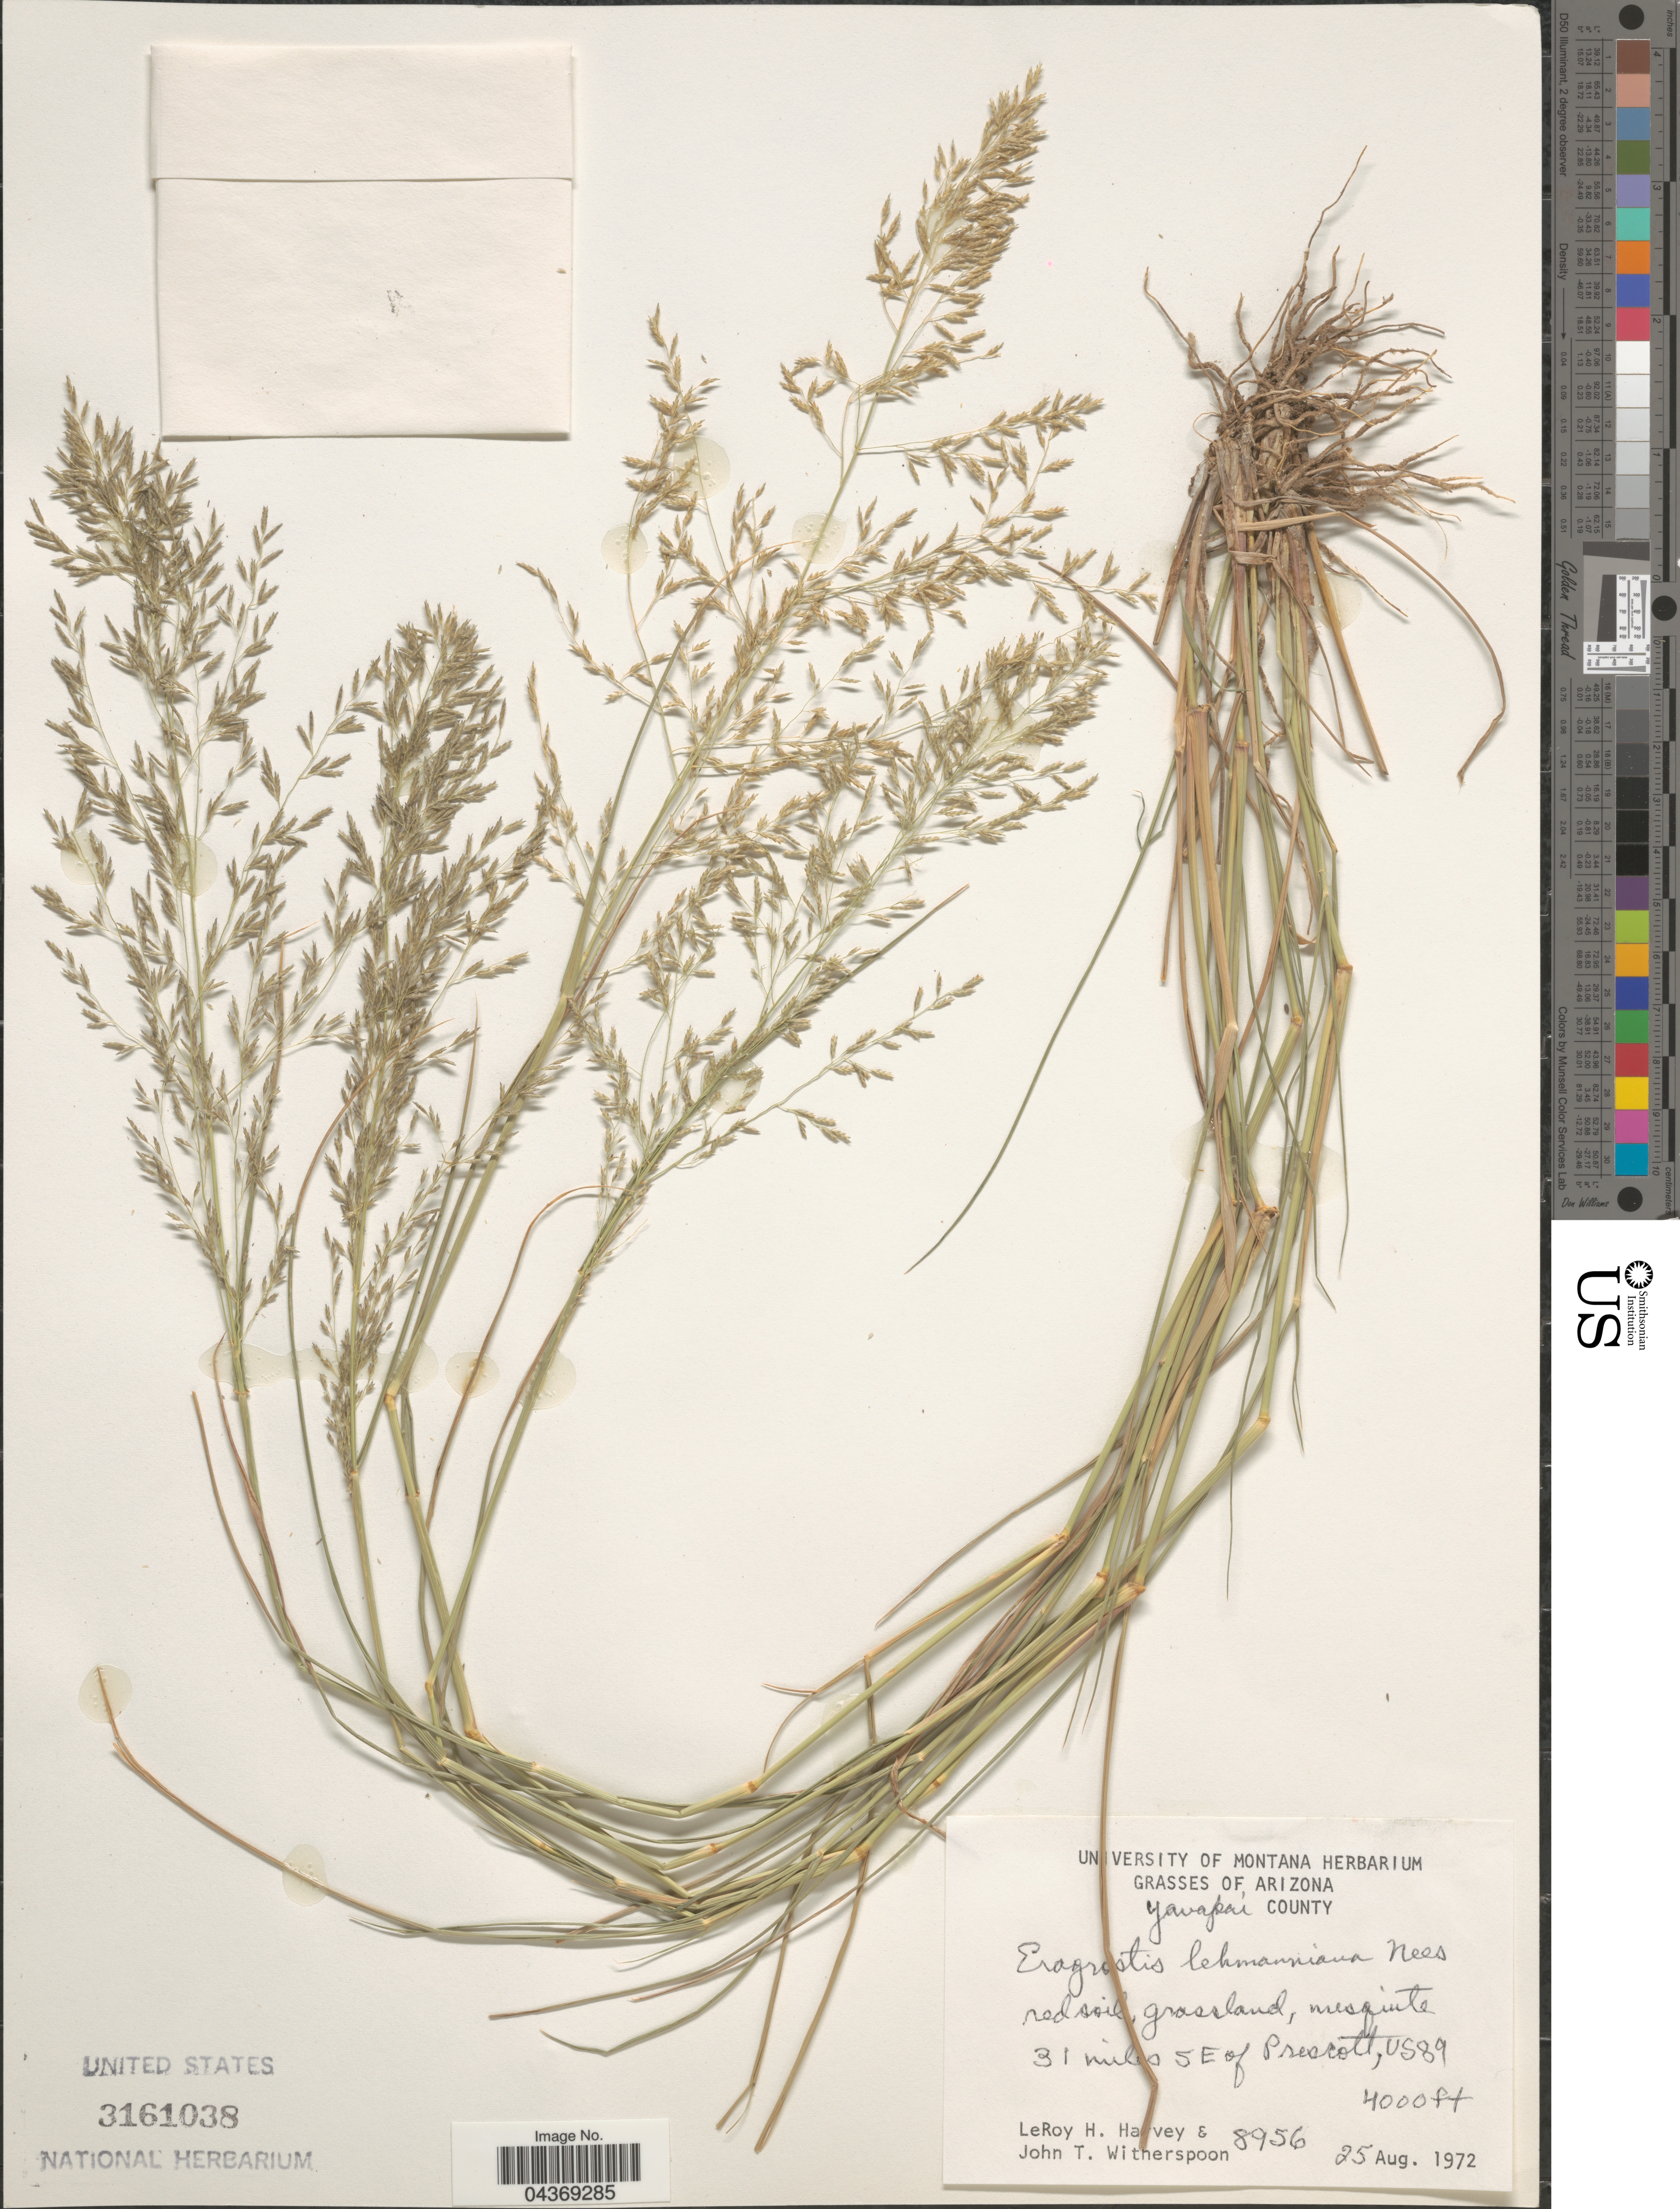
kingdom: Plantae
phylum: Tracheophyta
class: Liliopsida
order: Poales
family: Poaceae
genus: Eragrostis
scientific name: Eragrostis lehmanniana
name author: Nees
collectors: L. H. Harvey & J. Witherspoon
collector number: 8956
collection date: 1972-08-25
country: United States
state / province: Arizona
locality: Yavapai County. 31 miles SE of Prescott, US 89.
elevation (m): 1219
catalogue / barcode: US 3161038